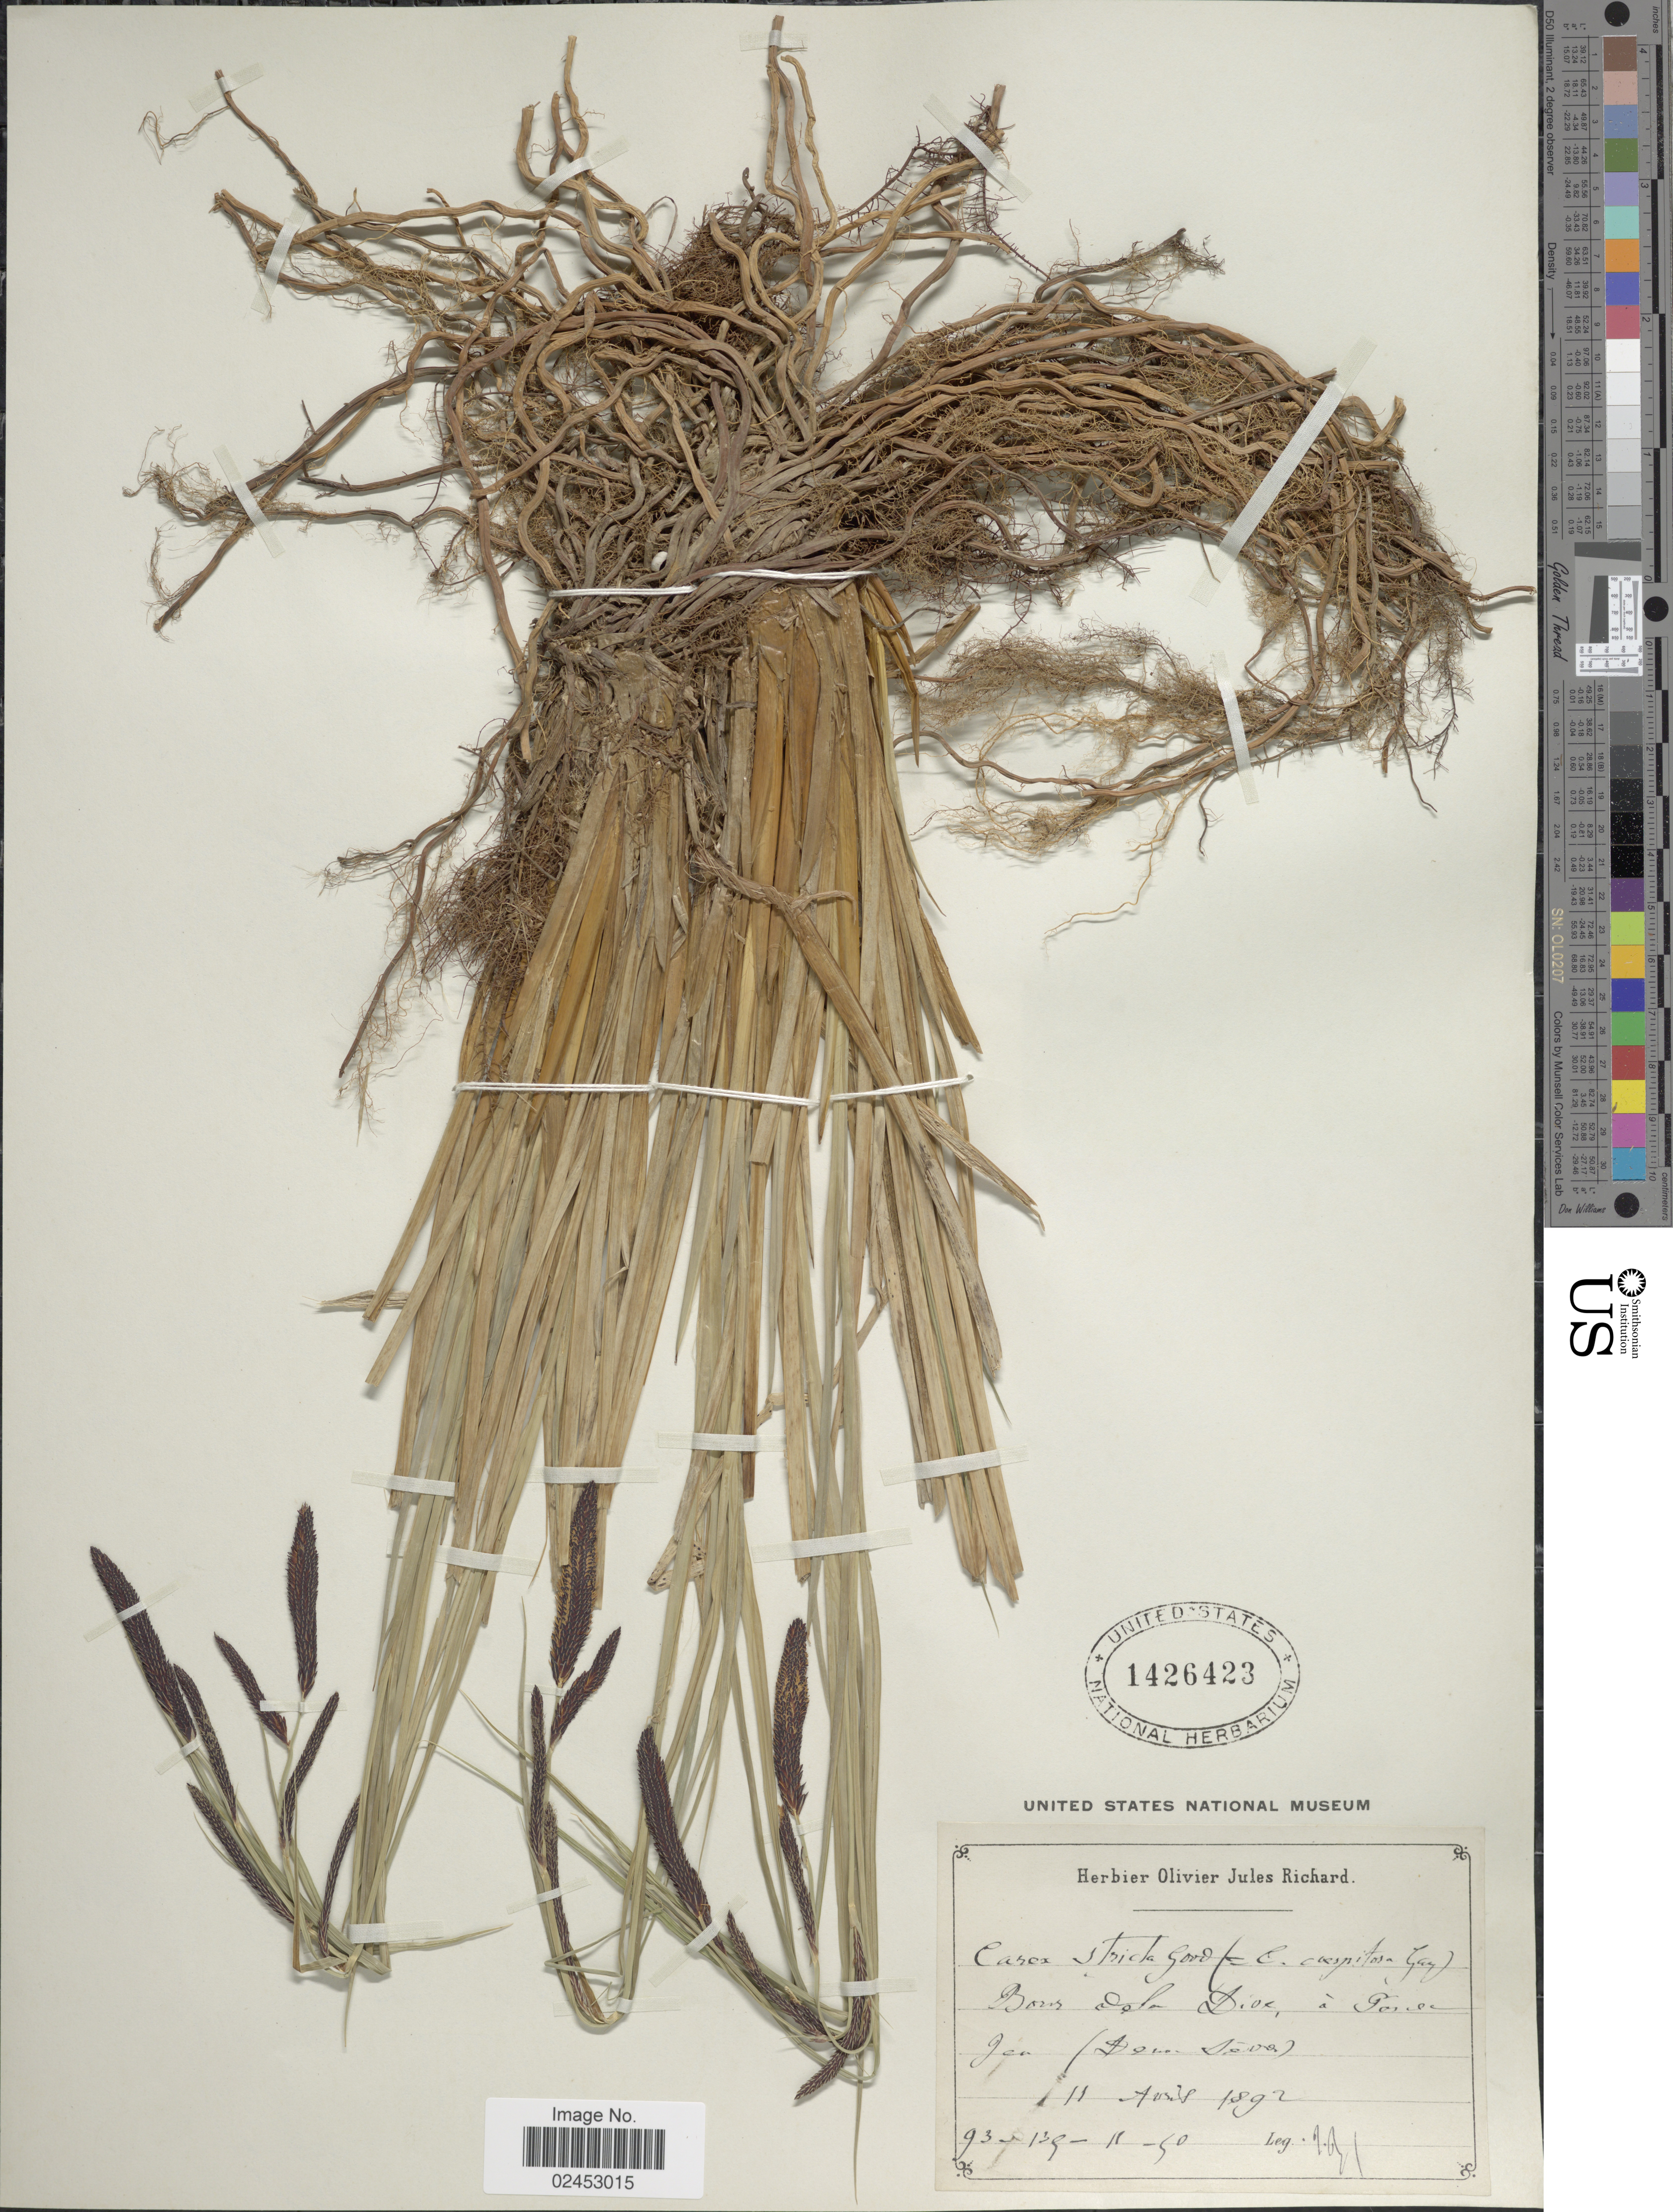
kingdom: Plantae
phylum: Tracheophyta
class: Liliopsida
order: Poales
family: Cyperaceae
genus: Carex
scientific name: Carex stricta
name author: Lam.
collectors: O. Richard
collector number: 93-139-11-90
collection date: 1892-08-11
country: France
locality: Bour de la Dior, a Poner Jen (Deux Sevres). [interpreted]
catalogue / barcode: US 1426423